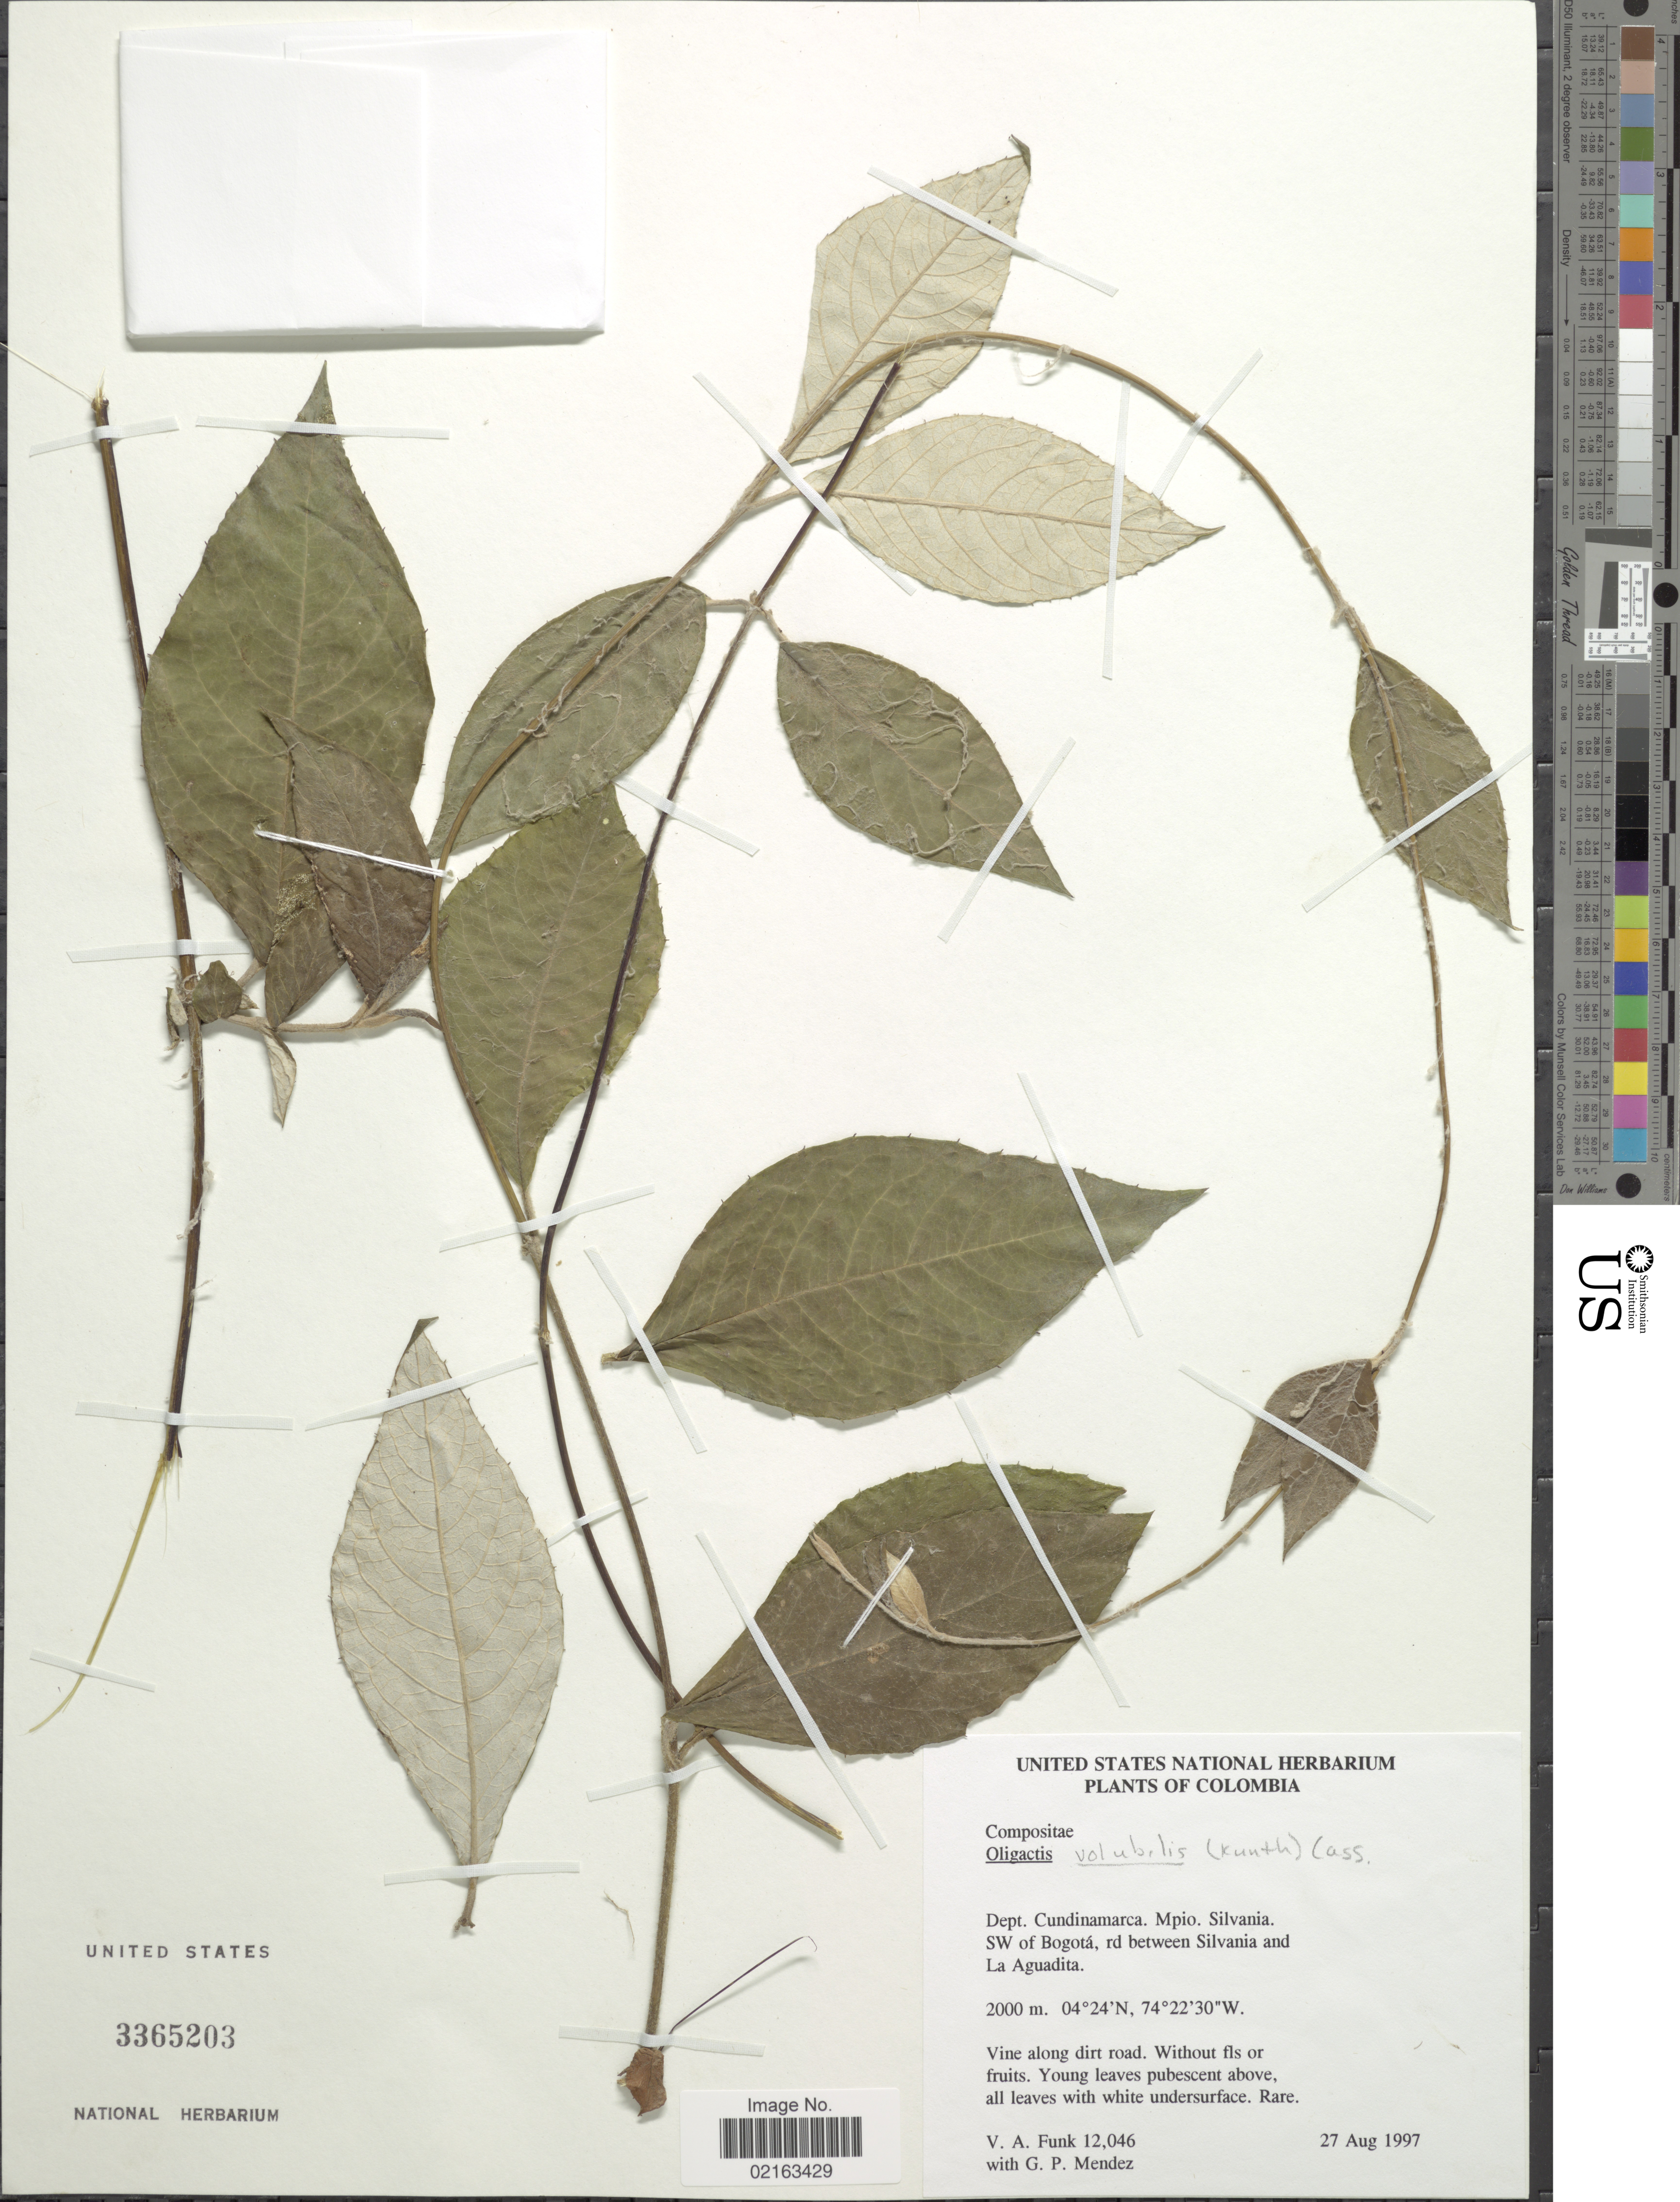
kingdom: Plantae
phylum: Tracheophyta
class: Magnoliopsida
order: Asterales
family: Asteraceae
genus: Oligactis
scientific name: Oligactis volubilis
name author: (Kunth) Cass.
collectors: V. Funk & G. Mendez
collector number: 12046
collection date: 1997-08-27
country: Colombia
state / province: Cundinamarca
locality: Dept. Cundinamarca. Mpio. Silvania. SW of Bogotá, rd between Silvania and La Aguadita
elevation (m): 2000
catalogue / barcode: US 3365203